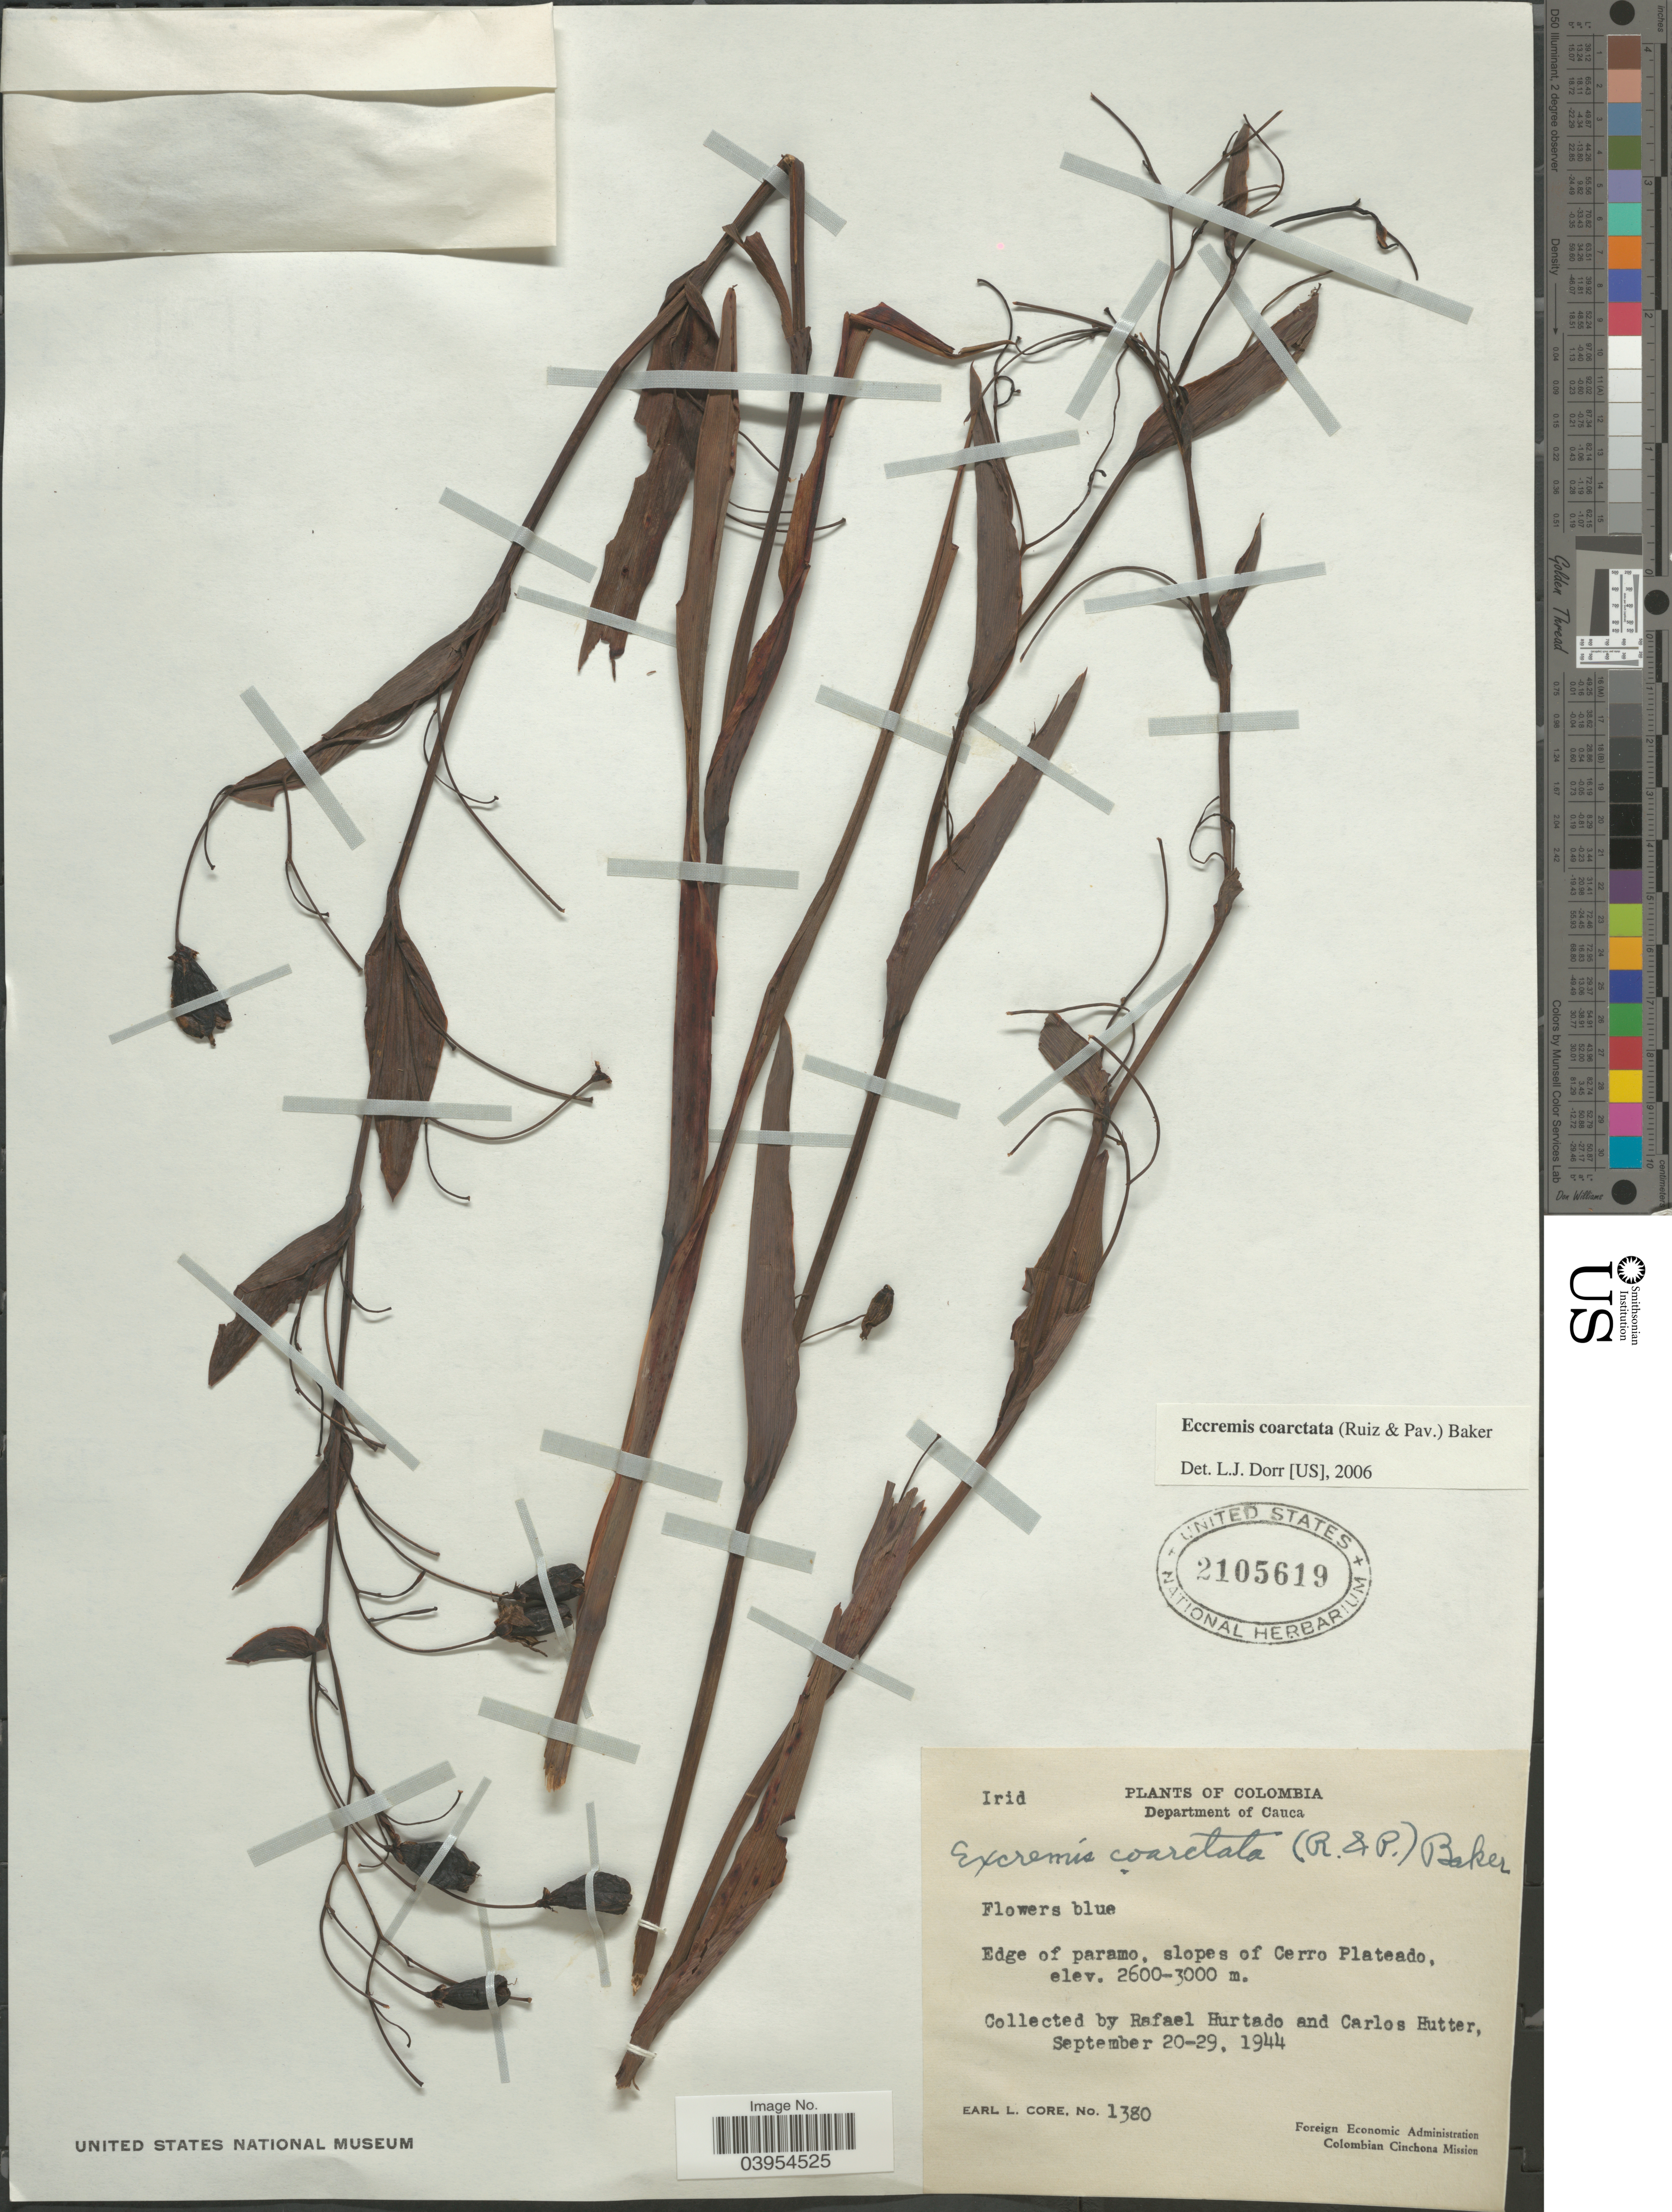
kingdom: Plantae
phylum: Tracheophyta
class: Liliopsida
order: Asparagales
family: Asphodelaceae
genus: Eccremis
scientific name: Eccremis coarctata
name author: Baker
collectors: R. Hurtado, C. Hutter & E. Core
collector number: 1380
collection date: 1944-09-20/1944-09-29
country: Colombia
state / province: Cauca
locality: Department of Cauca. Edge of paramo, slopes of Cerro Plateado.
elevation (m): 2600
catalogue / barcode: US 2105619